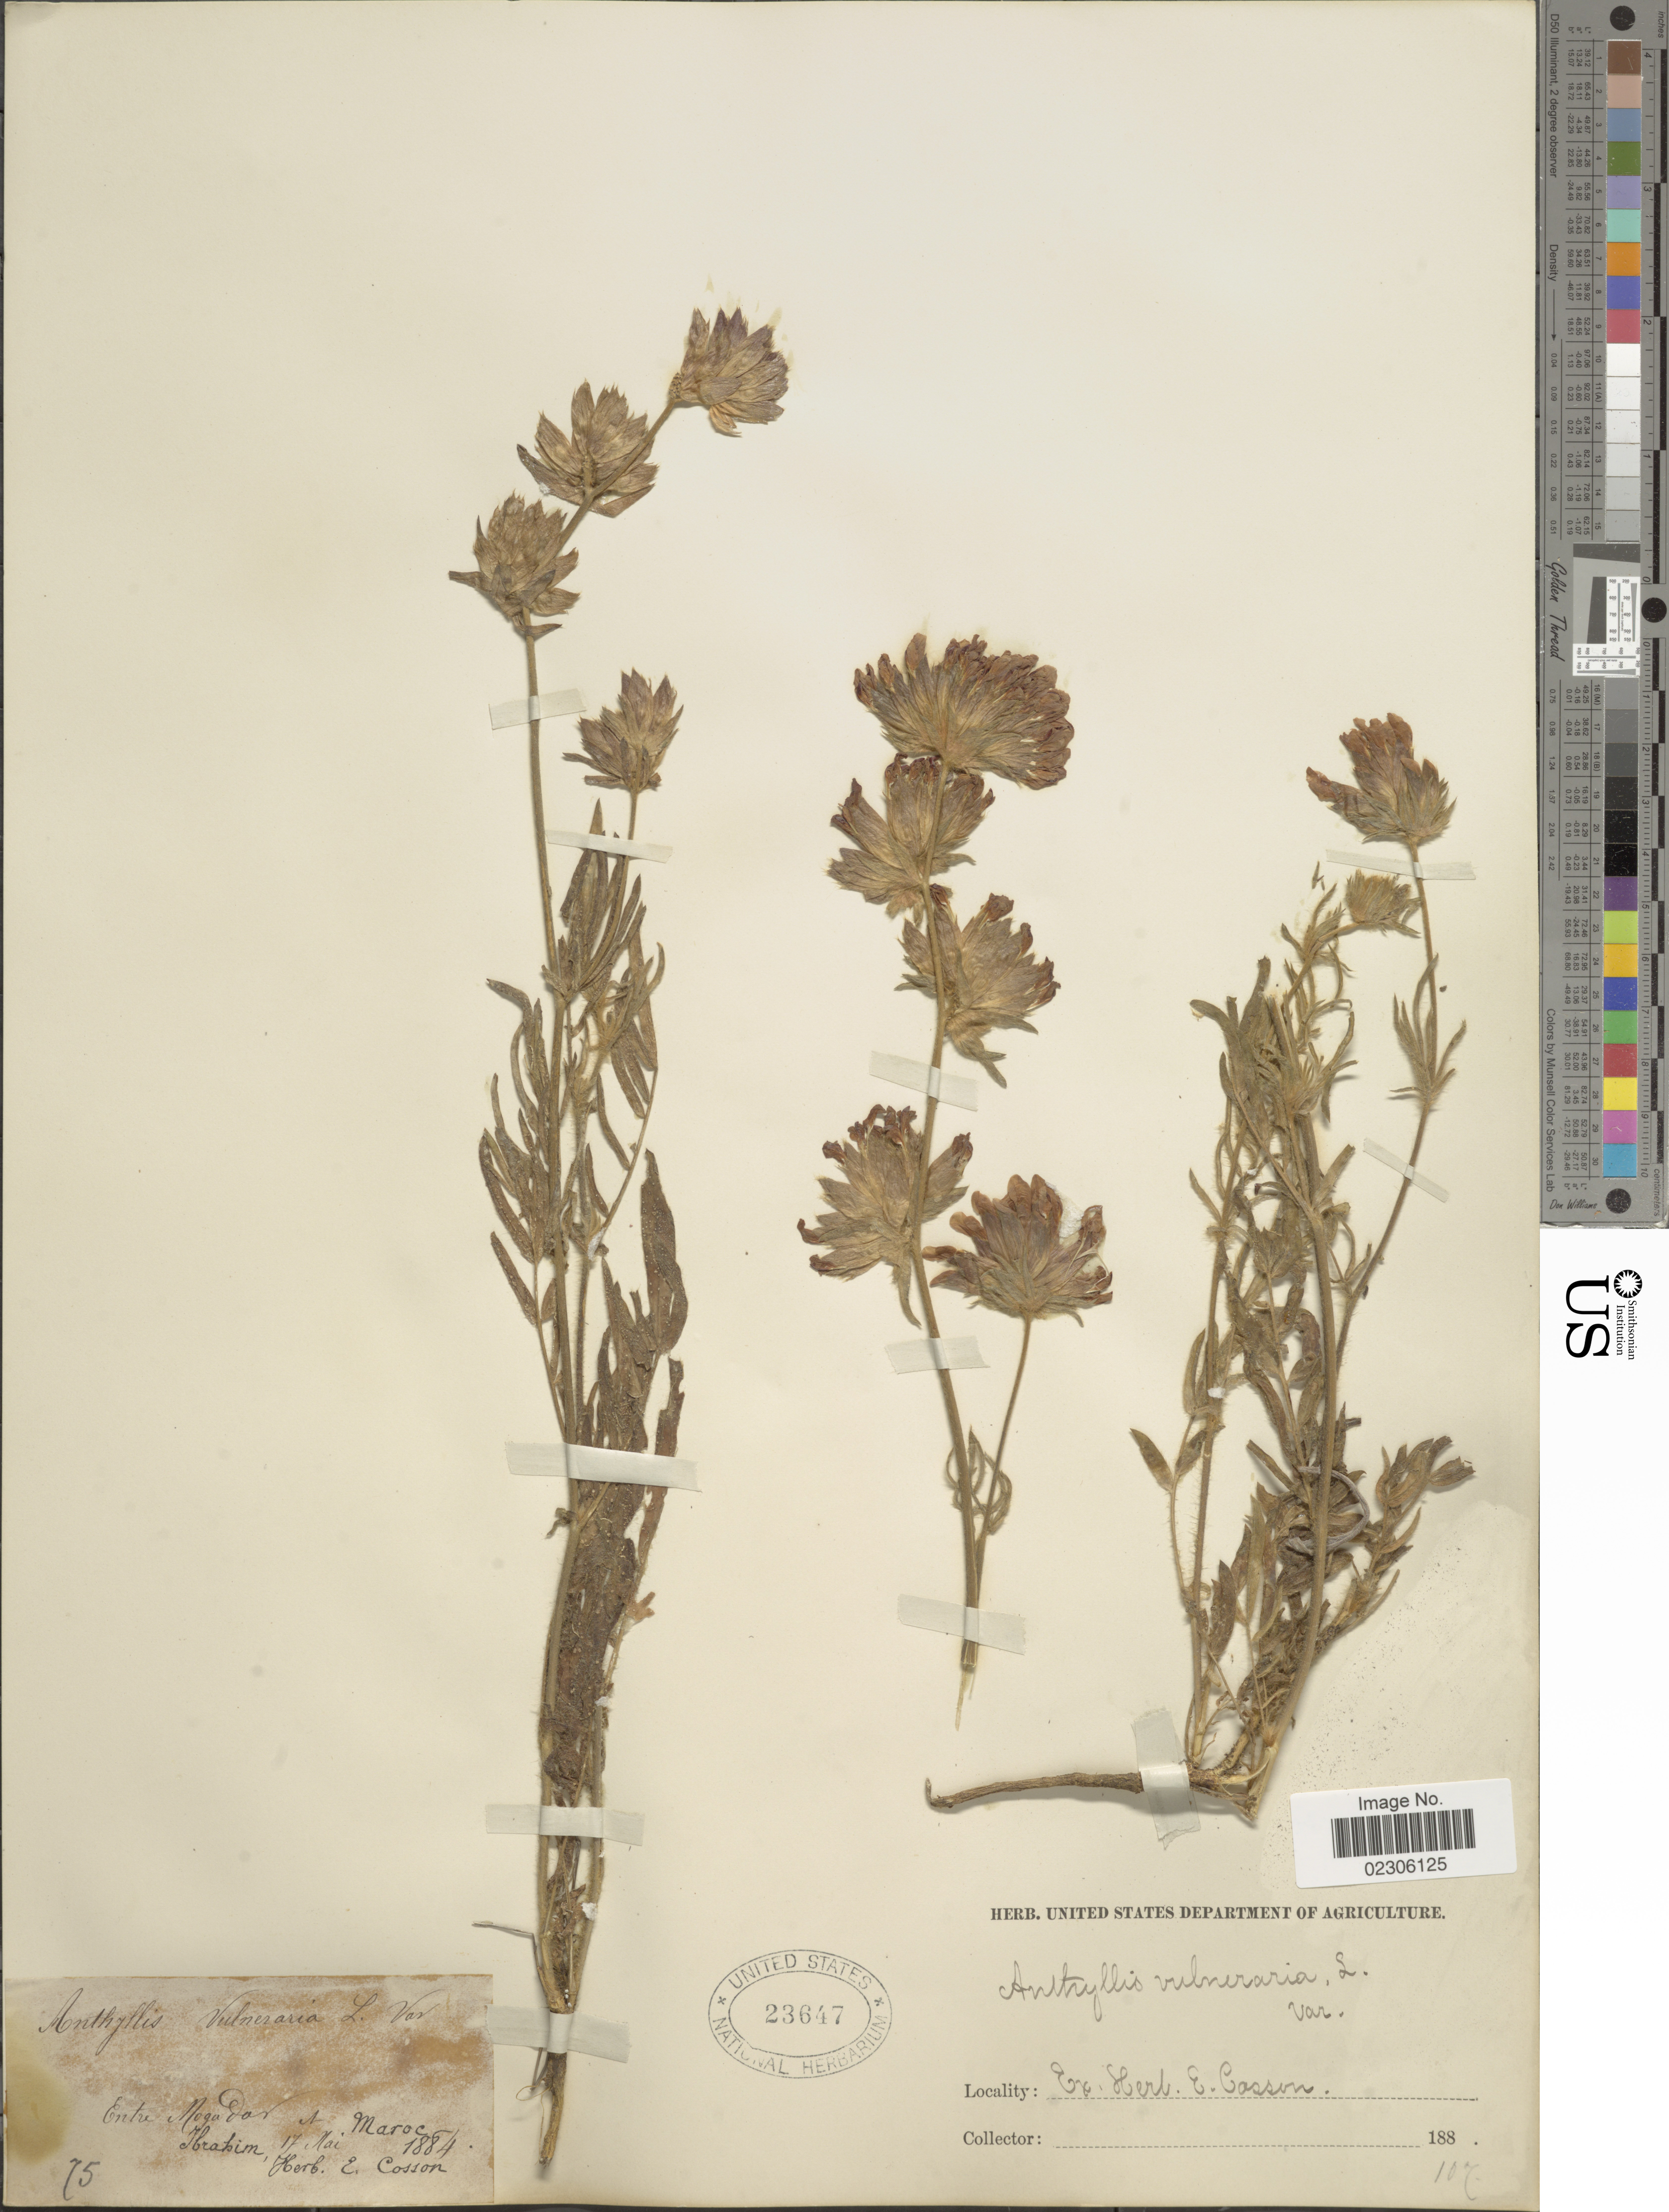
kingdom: Plantae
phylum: Tracheophyta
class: Magnoliopsida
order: Fabales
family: Fabaceae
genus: Anthyllis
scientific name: Anthyllis vulneraria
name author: L.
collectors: -. Ibrahim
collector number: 75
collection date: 1884-05-17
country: Morocco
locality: Entre Noga Dor, Maroc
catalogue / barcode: US 23647